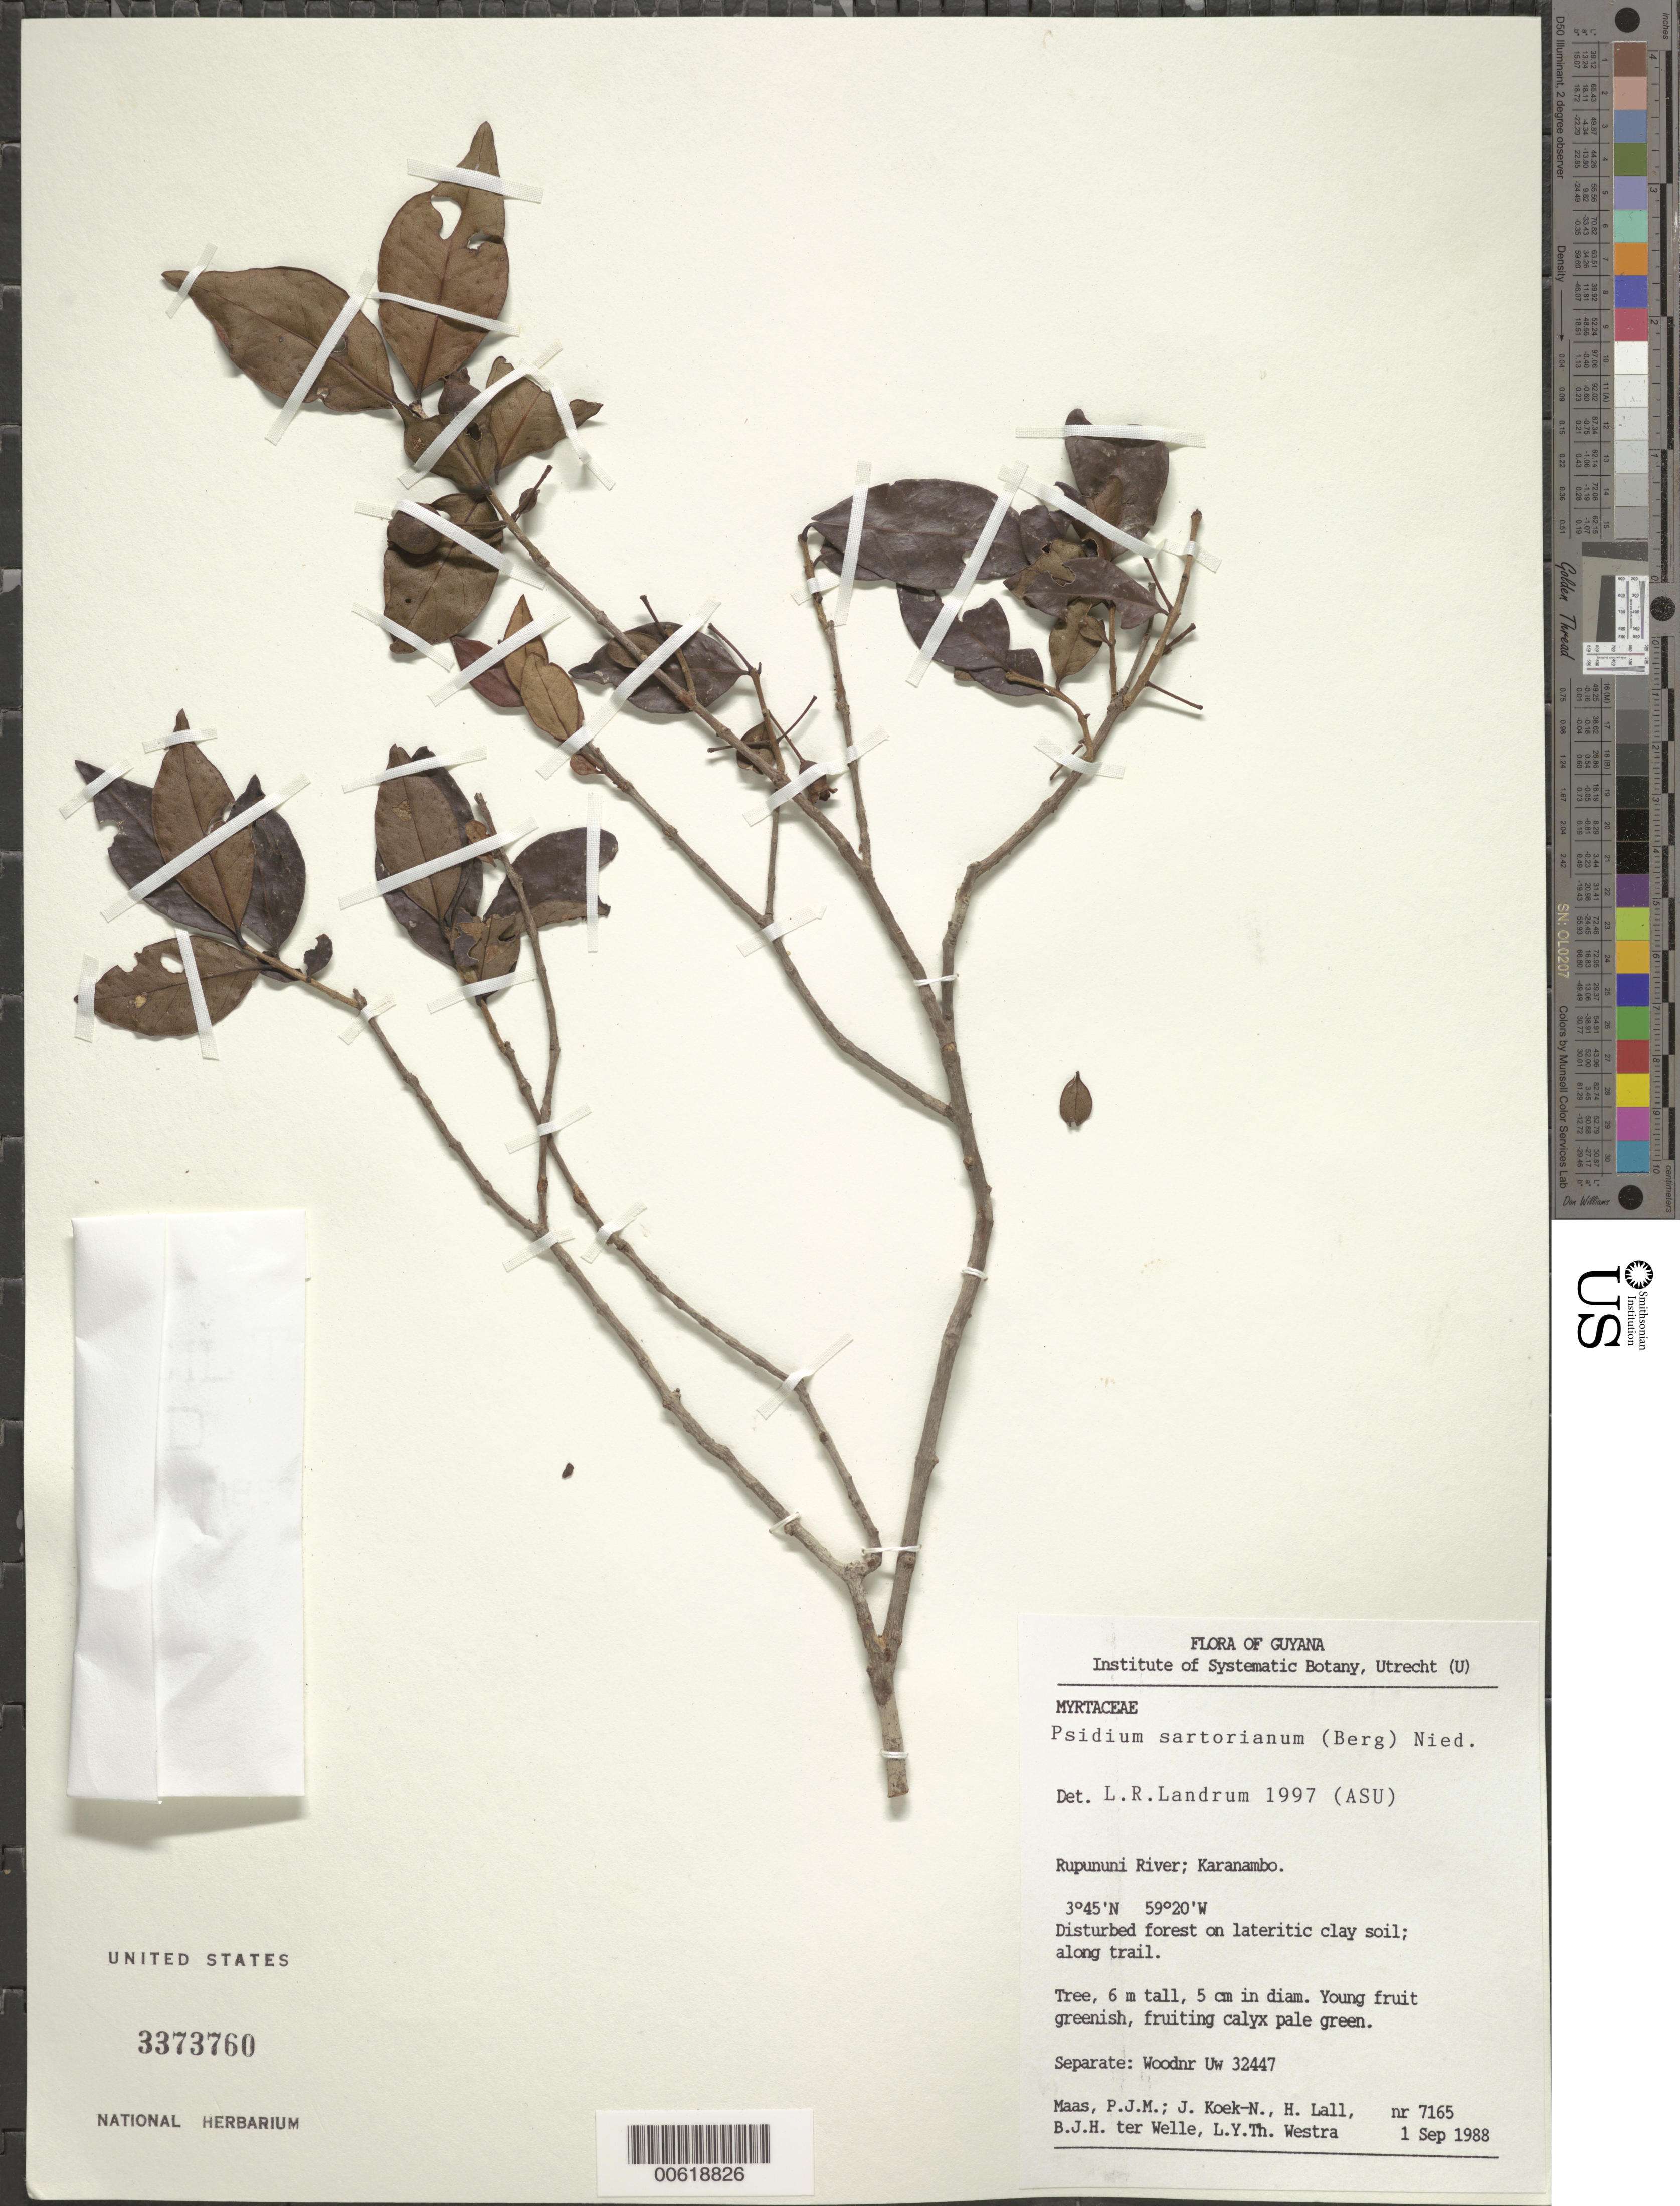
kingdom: Plantae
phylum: Tracheophyta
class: Magnoliopsida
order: Myrtales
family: Myrtaceae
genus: Psidium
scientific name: Psidium sartorianum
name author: (O. Berg) Nied.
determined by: Landrum, L. R.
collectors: P. Maas, J. Koek-Noorman, H. Lall, B. Welle & L. Y. T. Westra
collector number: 7165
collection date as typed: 1-Sep-88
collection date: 1988-09-01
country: Guyana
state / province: U. Takutu-U. Essequibo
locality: Karanambo, Rupununi River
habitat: Disturbed forest on lateritic clay soil; along trail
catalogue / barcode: US 3373760